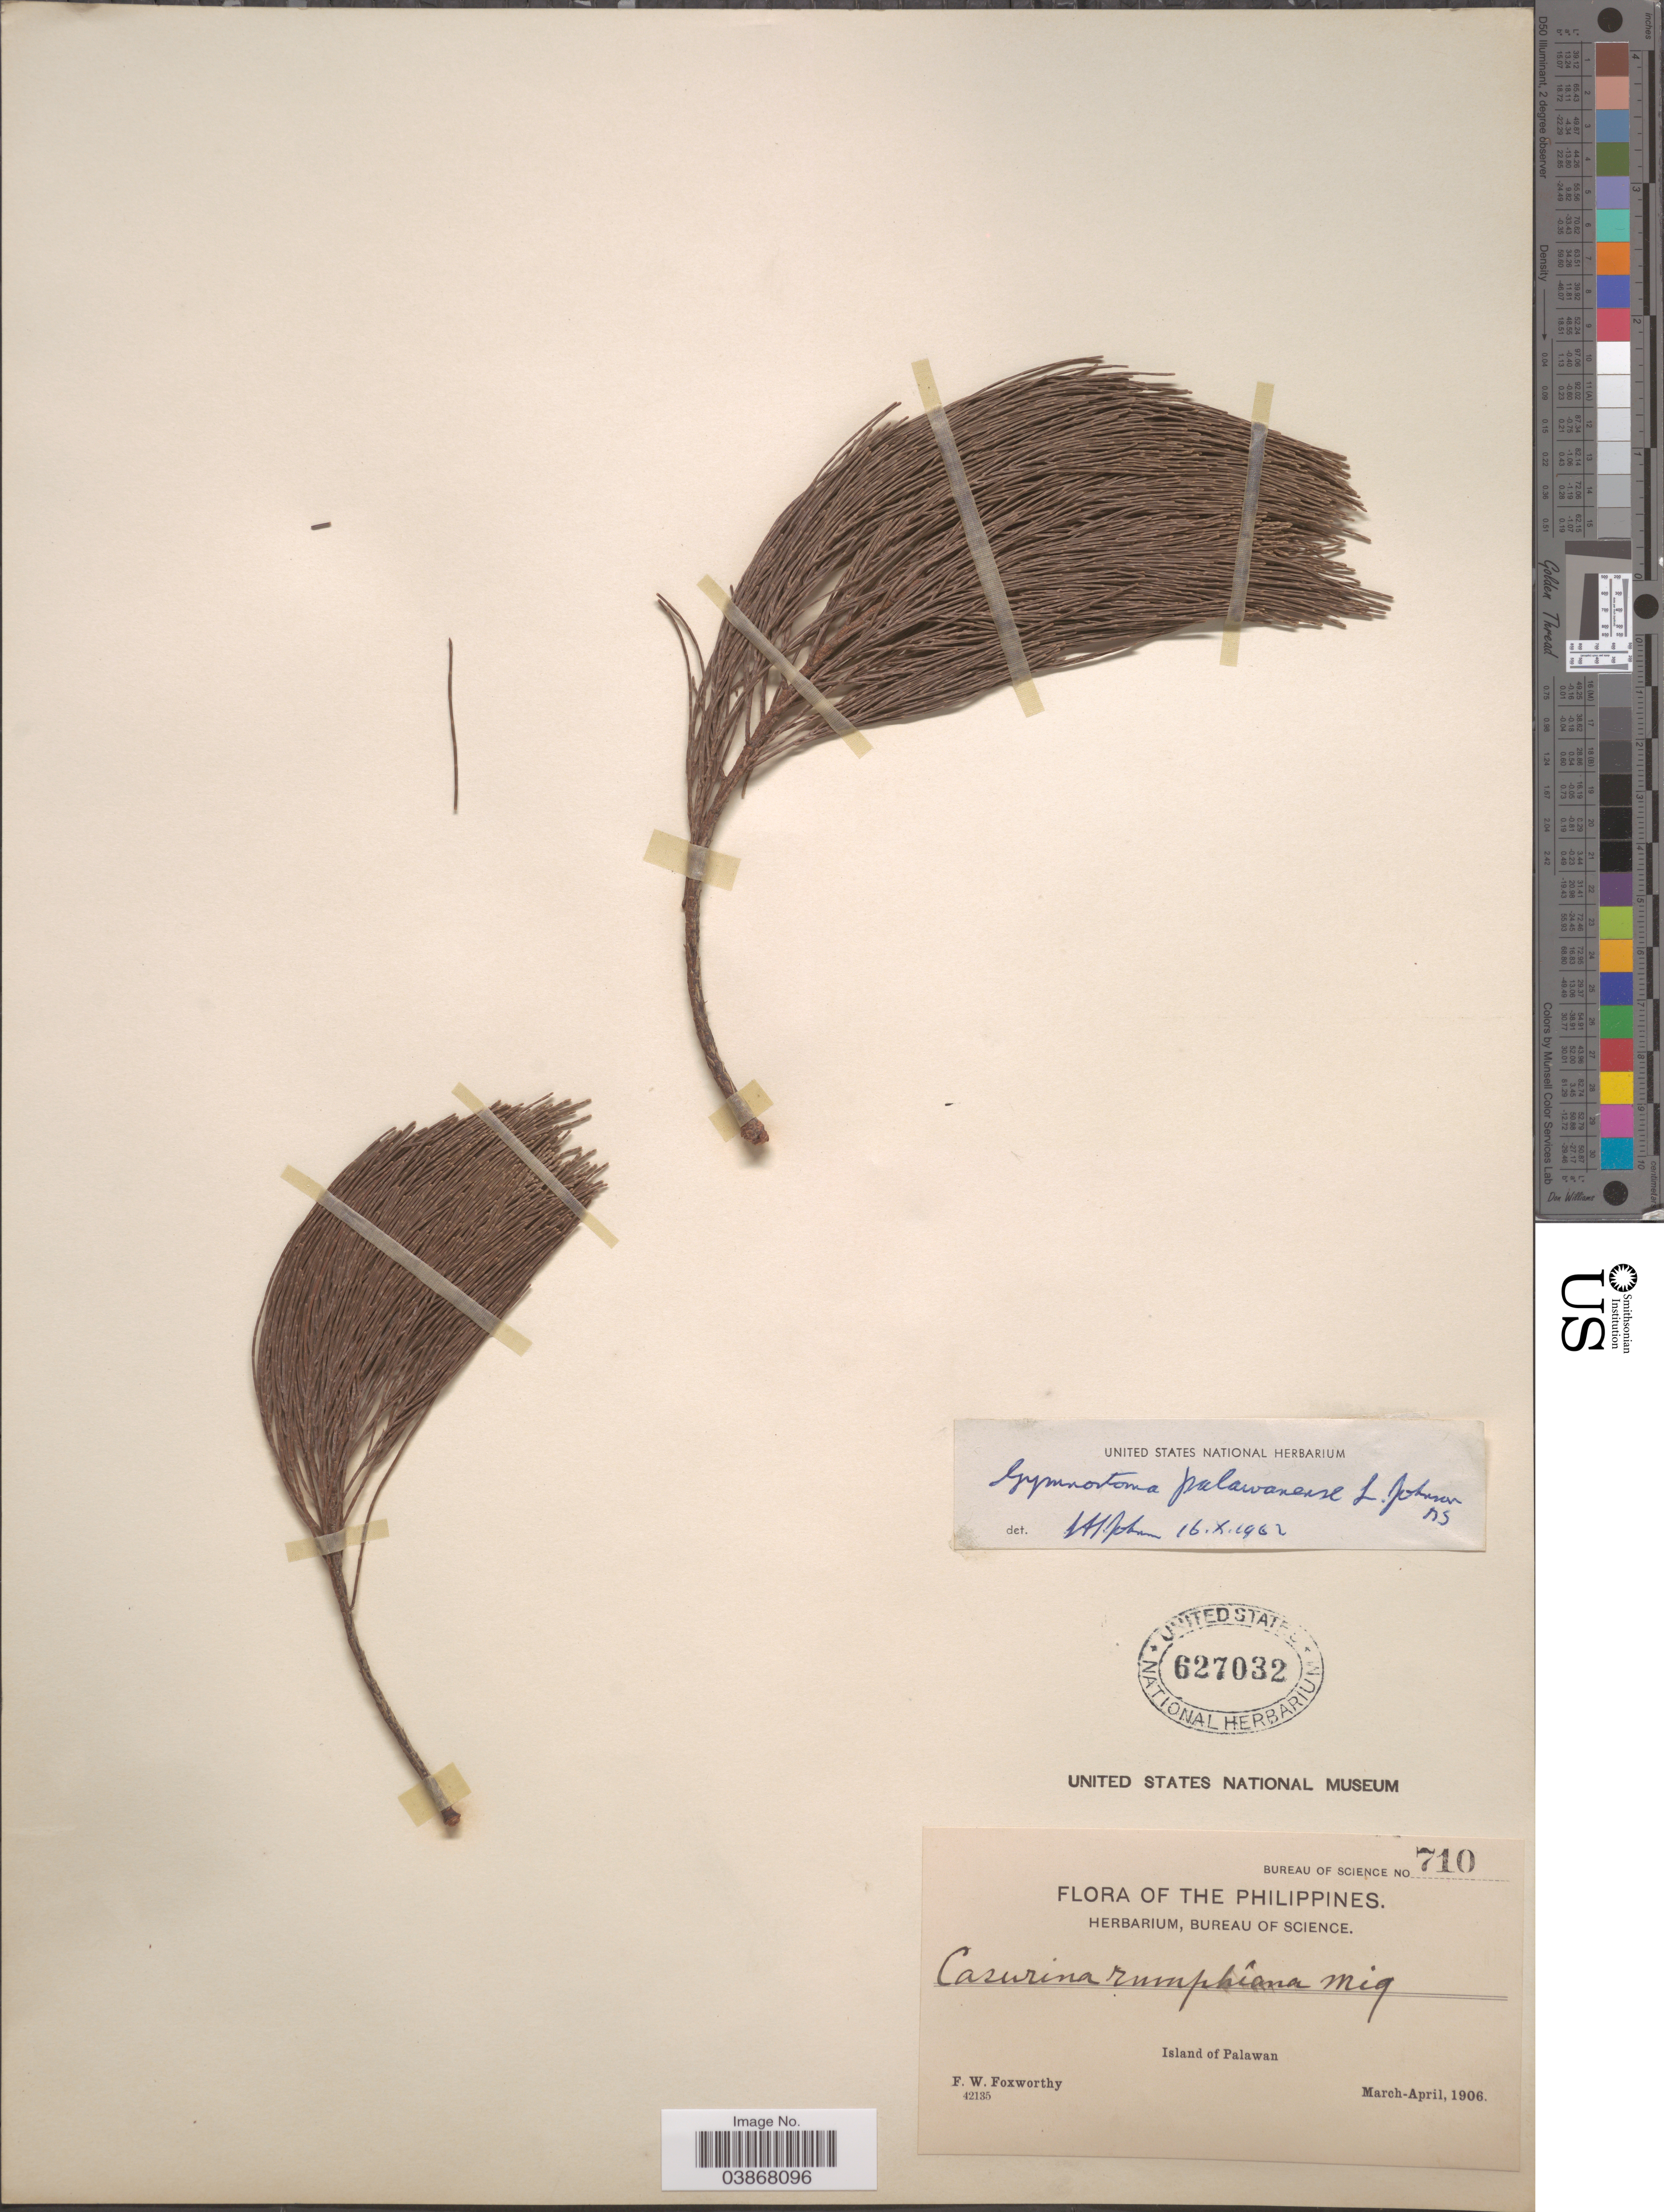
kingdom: Plantae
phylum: Tracheophyta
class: Magnoliopsida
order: Fagales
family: Casuarinaceae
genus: Gymnostoma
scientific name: Gymnostoma palawanense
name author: L.A.S. Johnson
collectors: F. W. Foxworthy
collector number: Bureau of Science 710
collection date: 1906-03/1906-04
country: Philippines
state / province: Mimaropa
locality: Island of Palawan.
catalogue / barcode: US 627032